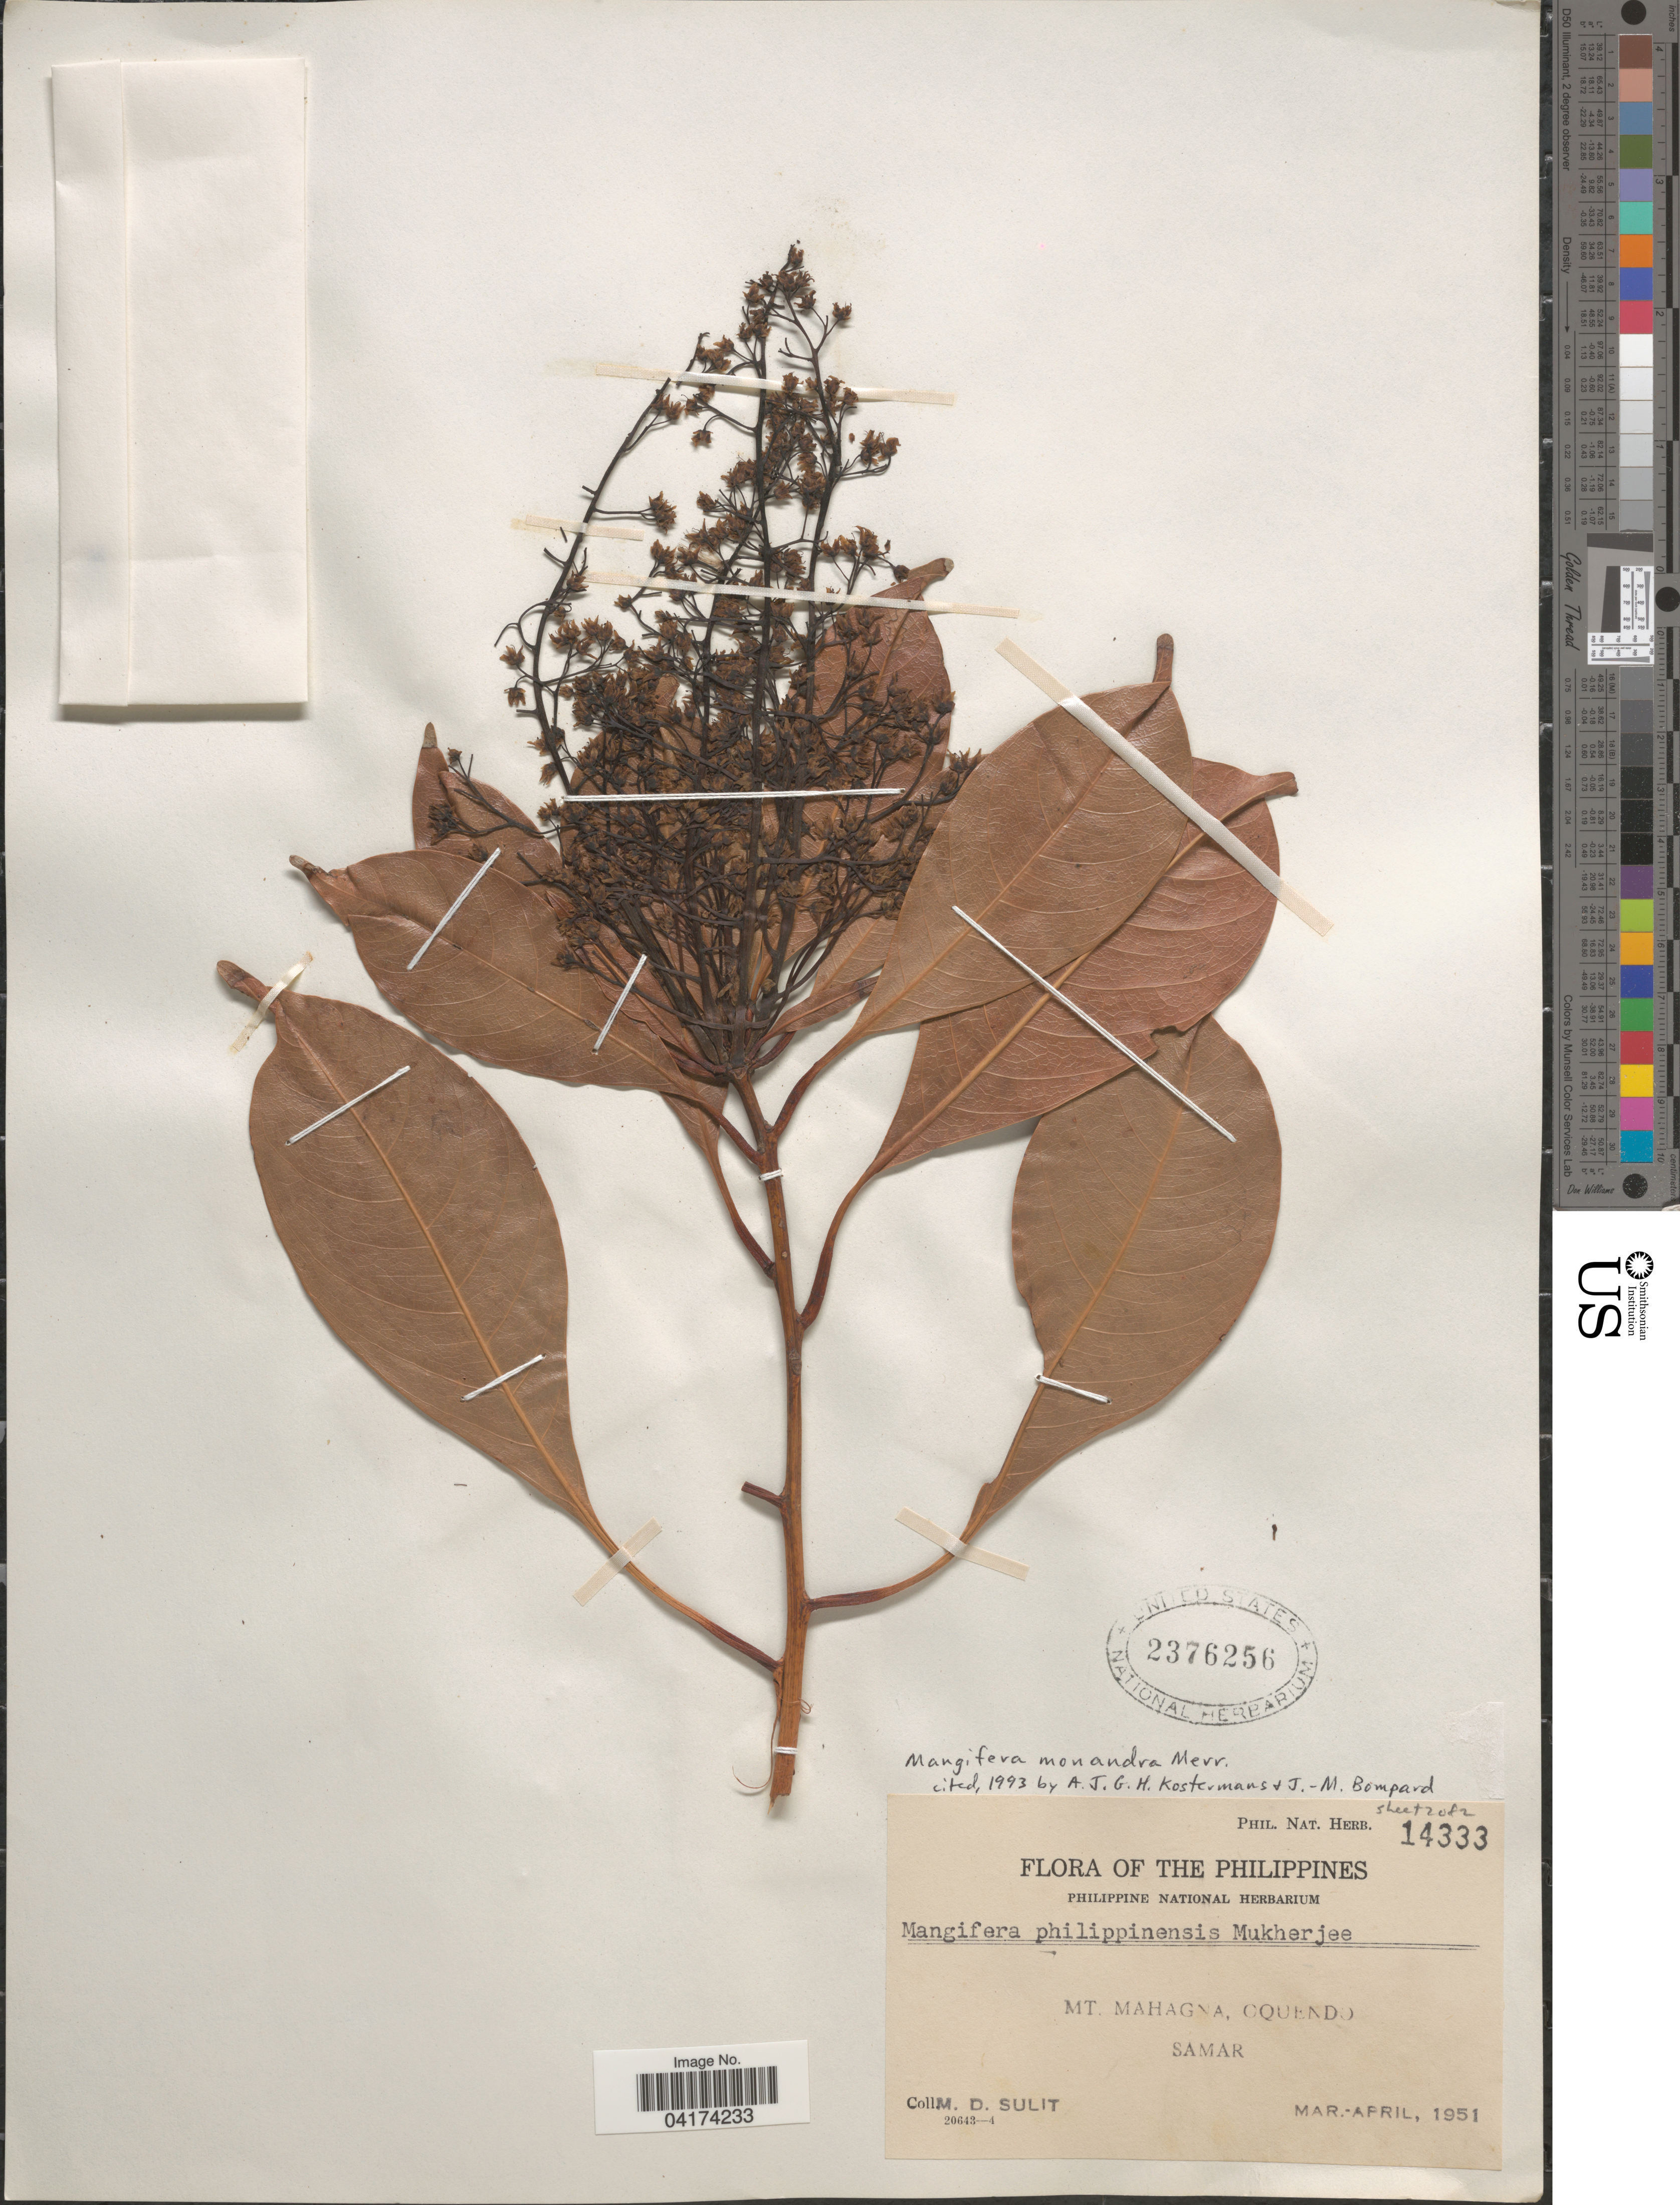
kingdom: Plantae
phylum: Tracheophyta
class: Magnoliopsida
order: Sapindales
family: Anacardiaceae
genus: Mangifera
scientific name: Mangifera monandra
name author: Merr.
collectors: M. Sulit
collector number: Phil. Nat. Herb. 14333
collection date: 1951-03/1951-04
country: Philippines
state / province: Eastern Visayas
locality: Mt. Mahagna, Oquendo. Samar.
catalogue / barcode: US 2376256